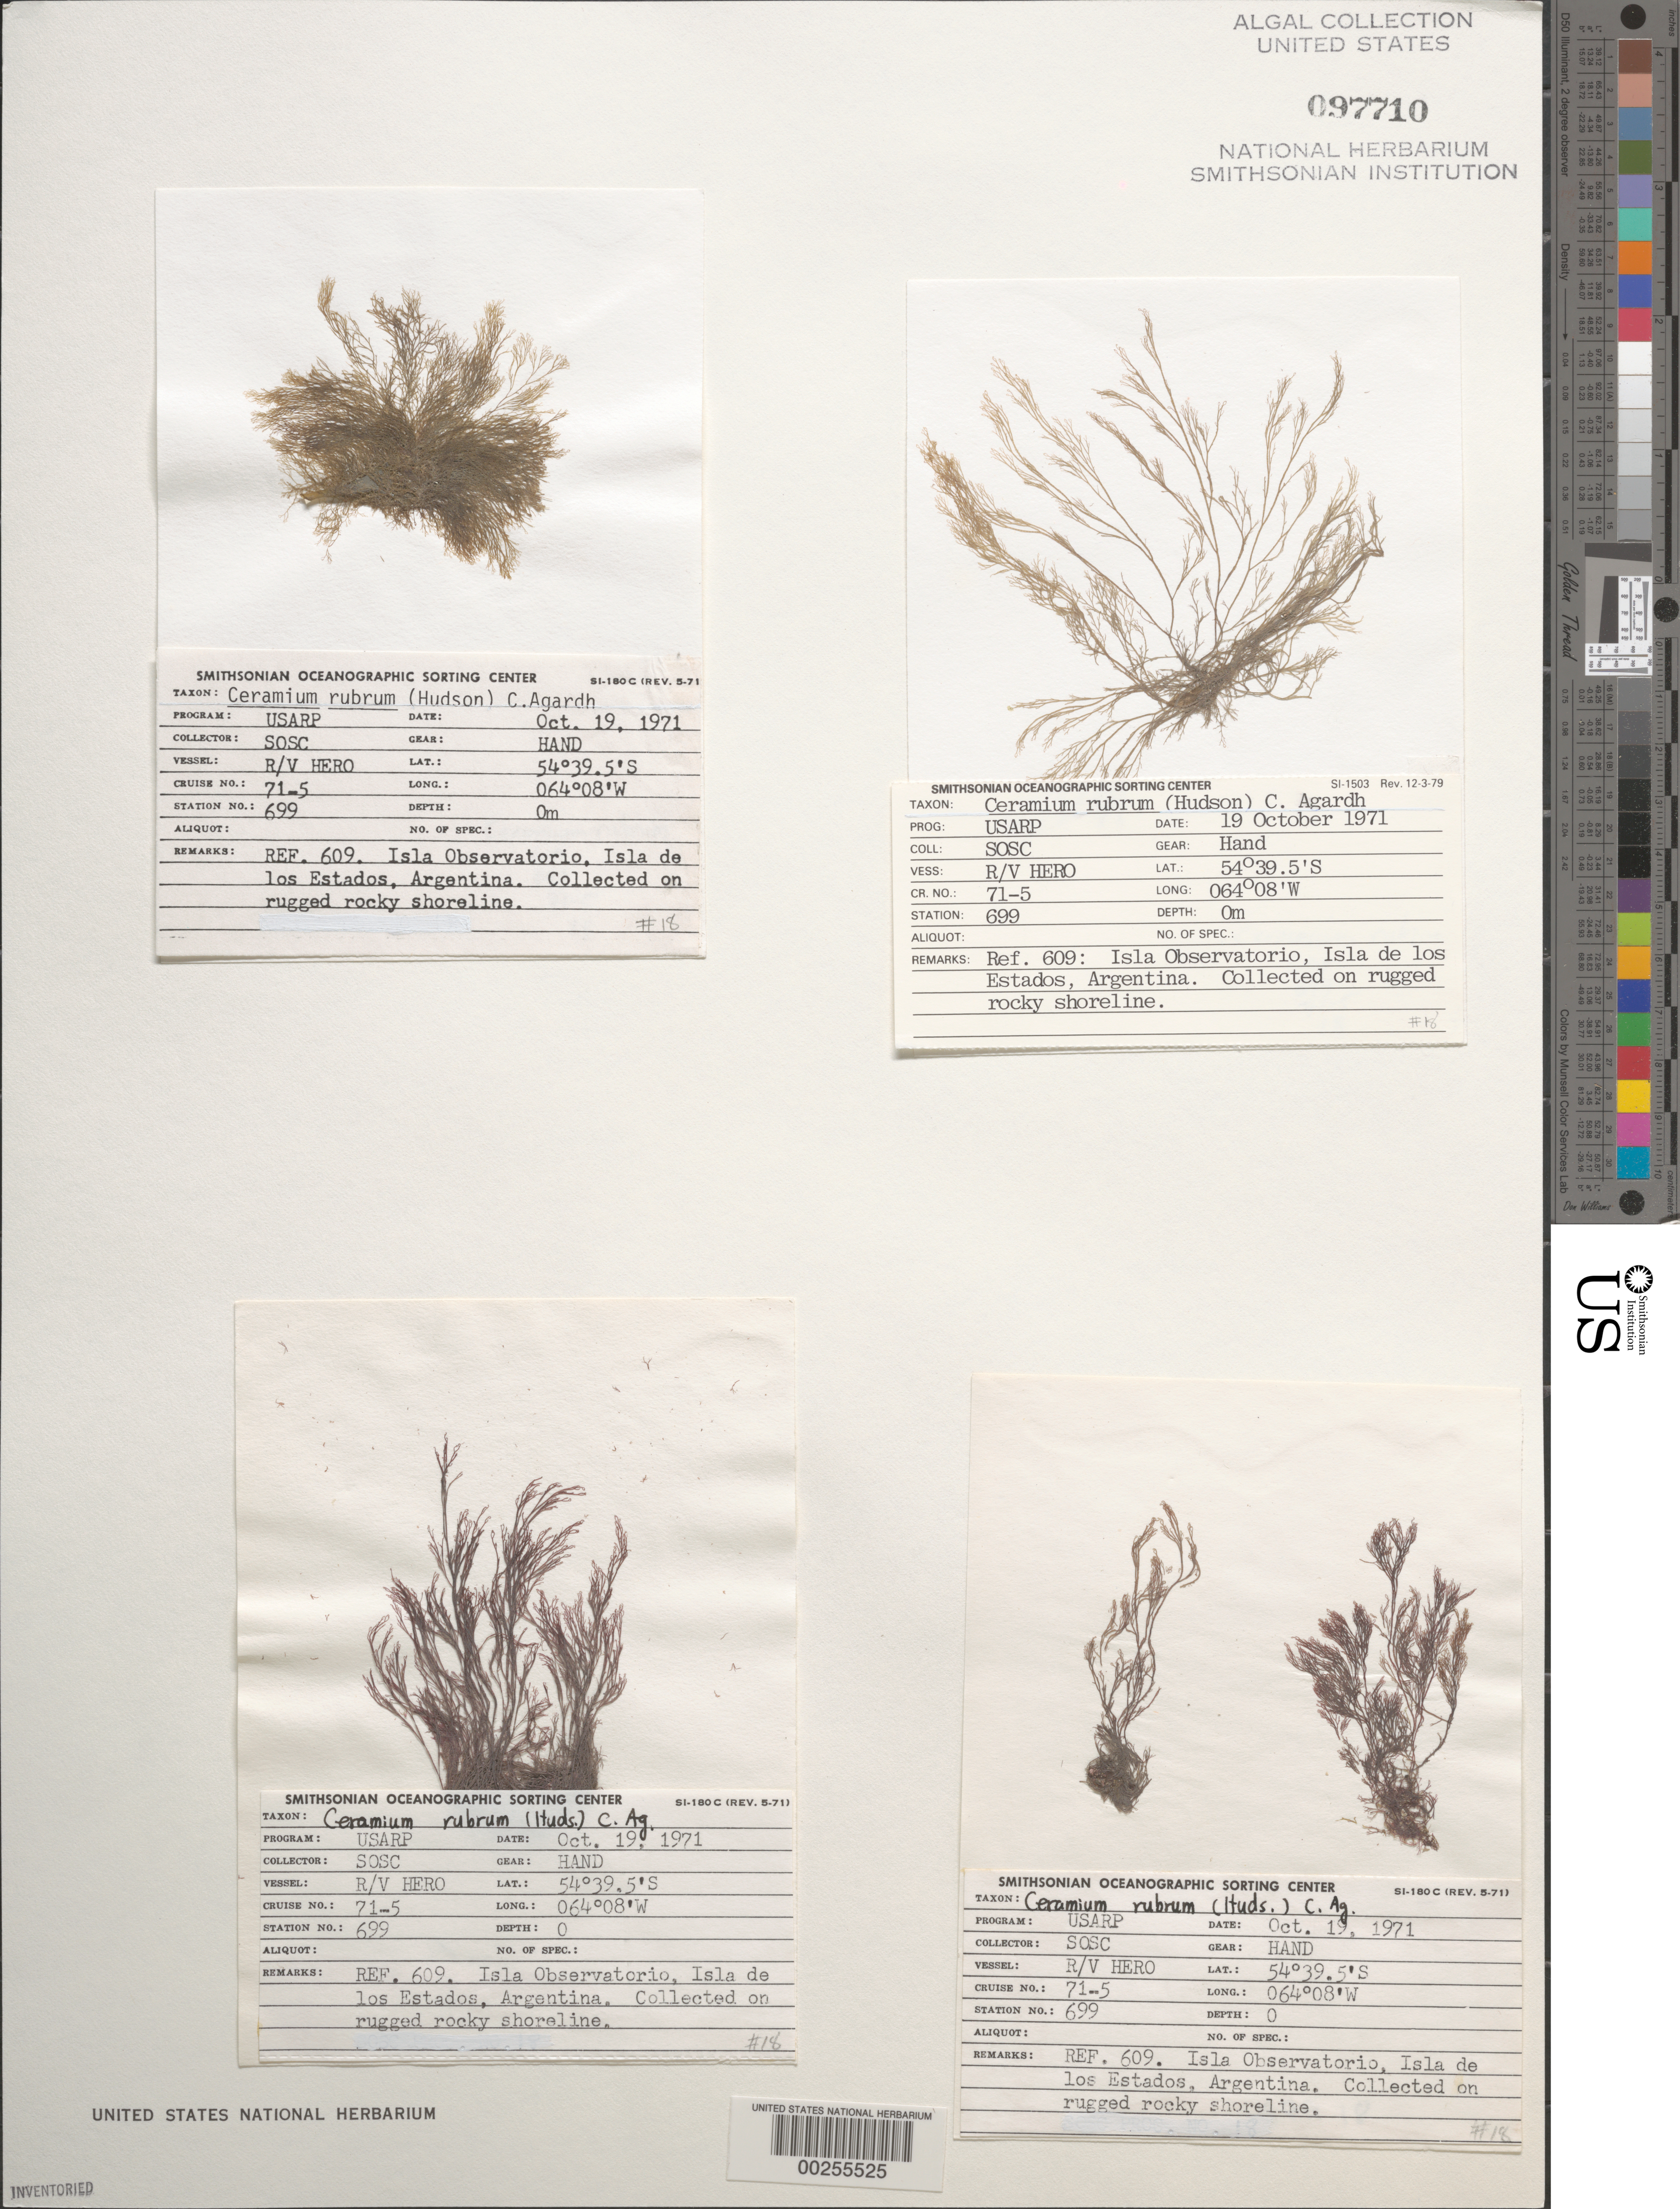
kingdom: Plantae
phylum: Rhodophyta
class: Florideophyceae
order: Ceramiales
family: Ceramiaceae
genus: Ceramium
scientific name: Ceramium rubrum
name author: C. Agardh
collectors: SOSC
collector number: Station 699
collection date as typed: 19 Oct 1971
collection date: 1971-10-19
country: Argentina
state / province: Tierra del Fuego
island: Isla Observatorio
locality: North of Isla de los Estados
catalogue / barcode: US 97710